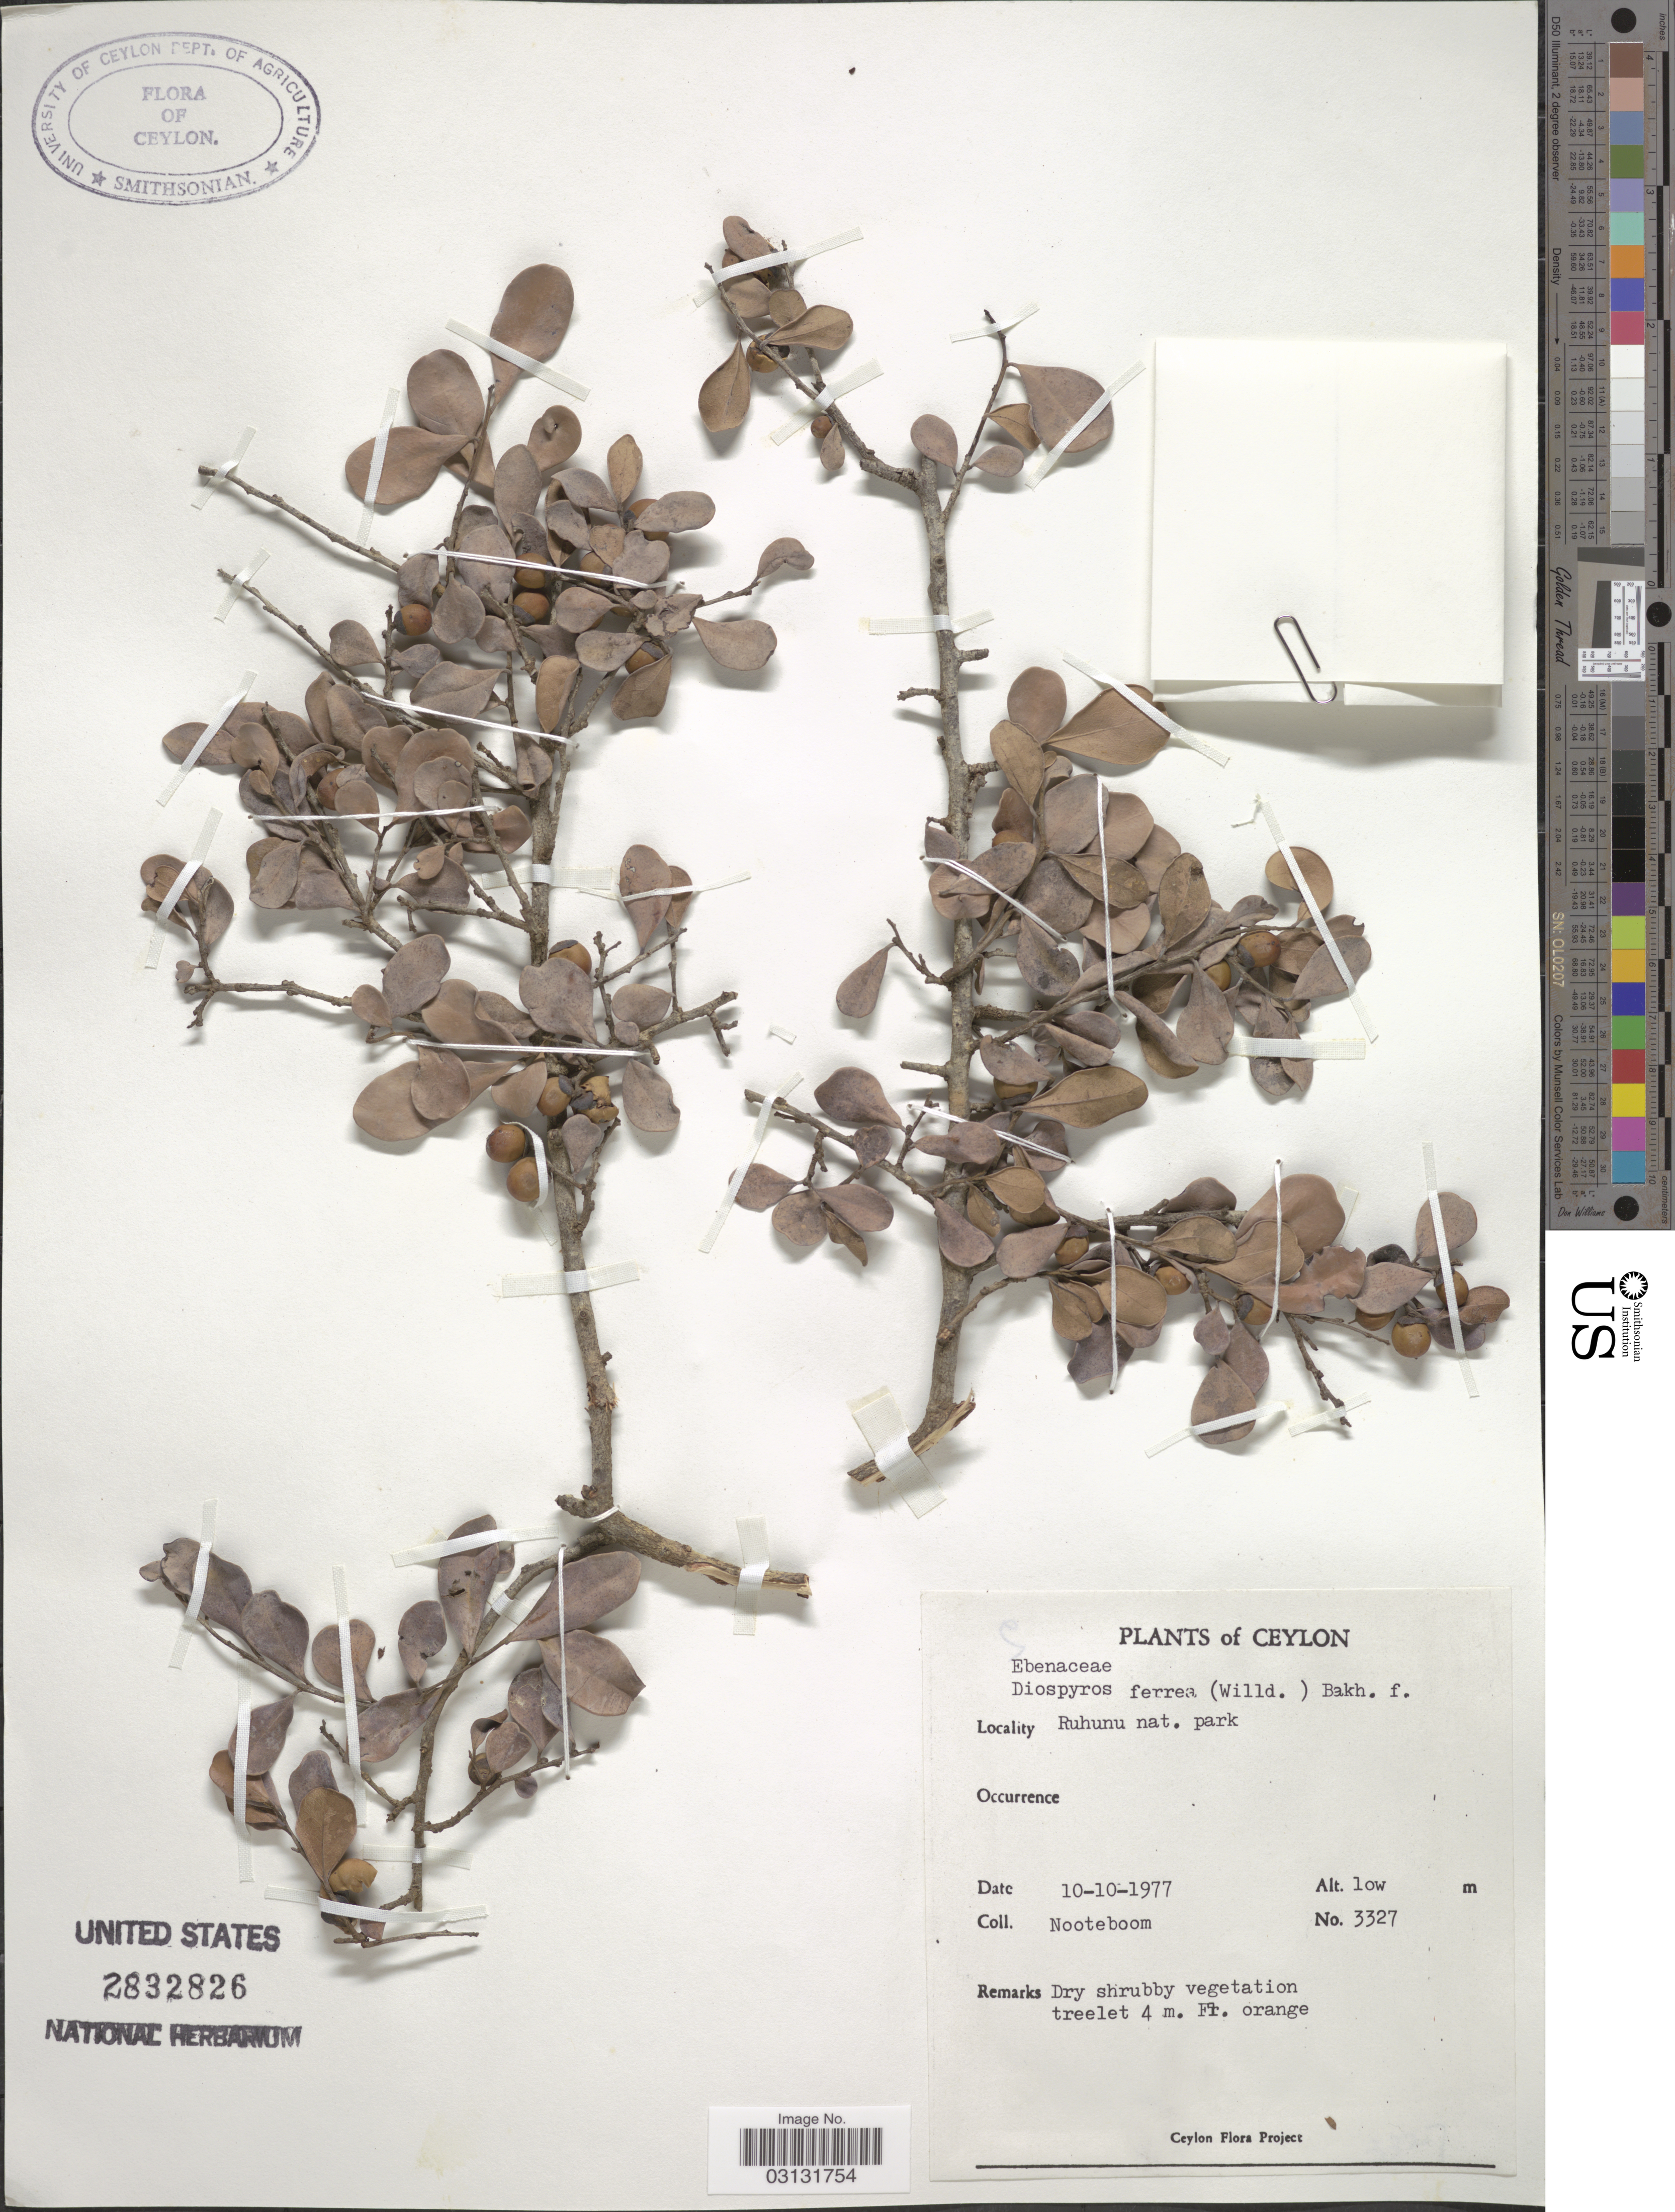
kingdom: Plantae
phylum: Tracheophyta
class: Magnoliopsida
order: Ericales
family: Ebenaceae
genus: Diospyros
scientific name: Diospyros ferrea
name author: (Willd.) Bakh.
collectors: Nooteboom, --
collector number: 3327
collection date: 1977-10-10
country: Sri Lanka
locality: Ceylon. Ruhunu nat. park.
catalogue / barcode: US 2832826